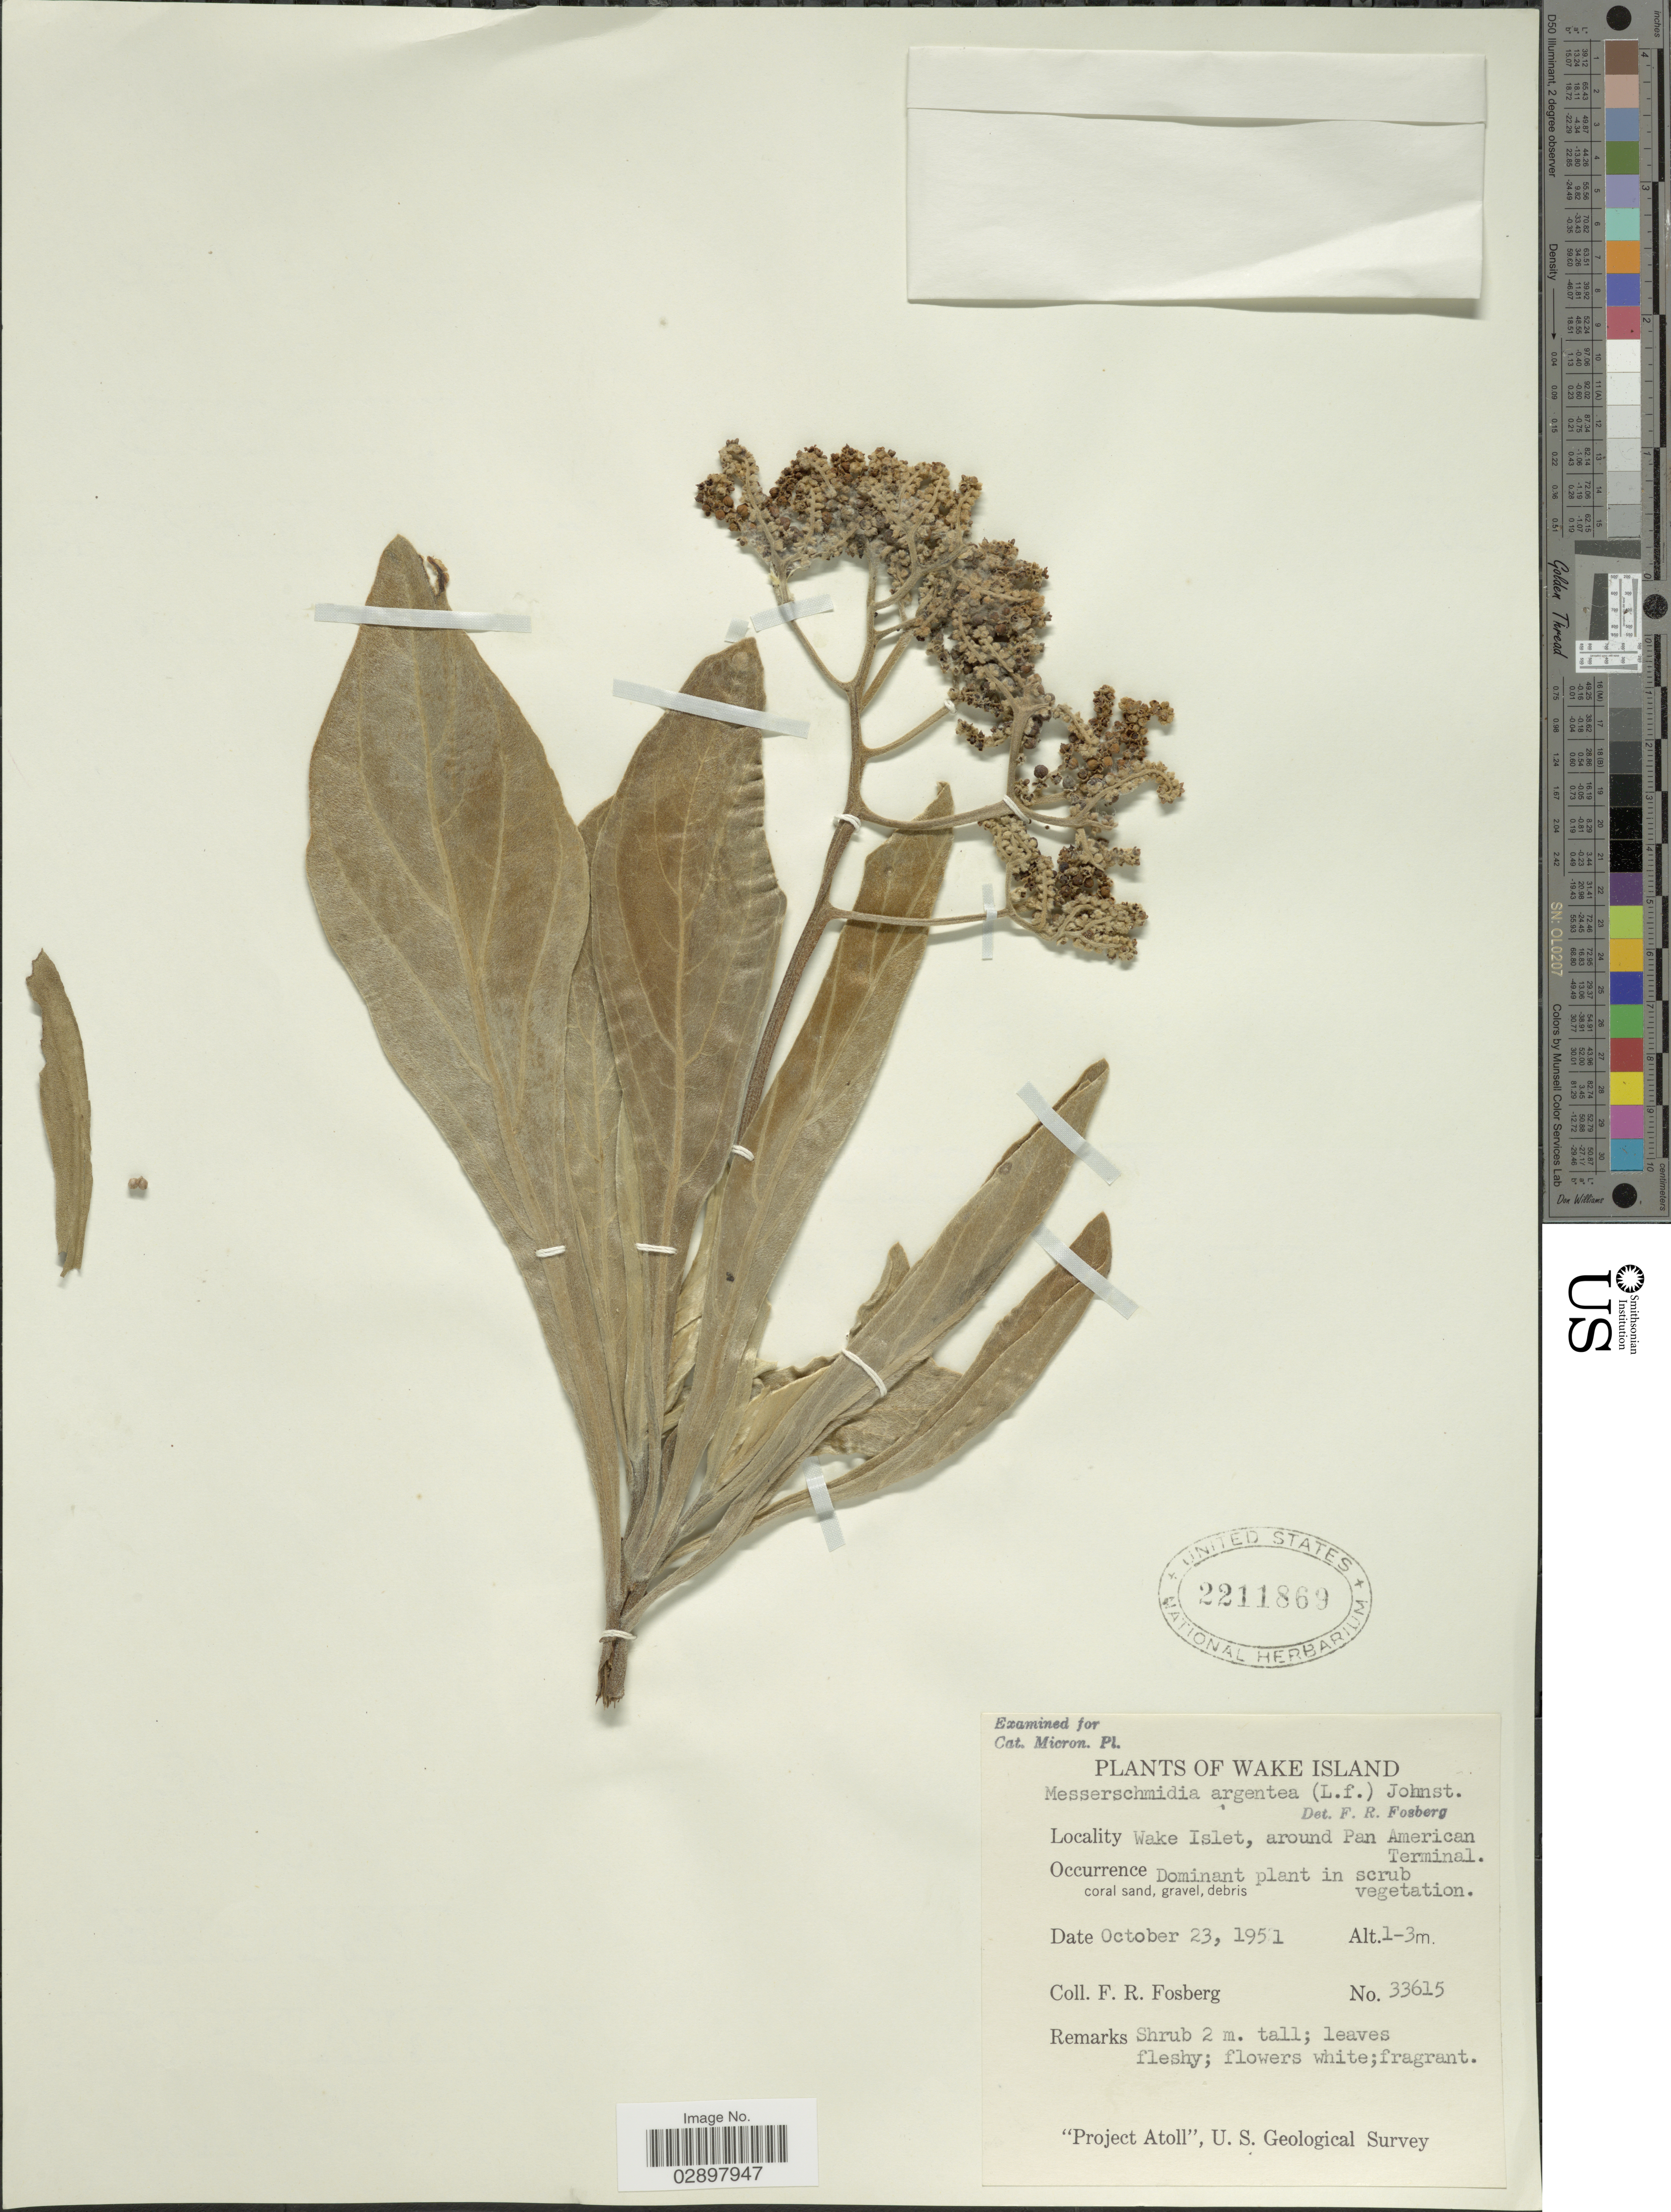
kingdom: Plantae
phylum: Tracheophyta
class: Magnoliopsida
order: Boraginales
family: Heliotropiaceae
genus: Heliotropium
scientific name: Heliotropium arboreum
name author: (Blanco) Mabberley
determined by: Wagner, W. L., (BOT), Smithsonian Institution - National Museum of Natural History (UNITED STATES)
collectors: F. R. Fosberg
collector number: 33615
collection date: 1951-10-23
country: U.S. Administered Pacific Islands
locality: Wake Island. Wake Islet, around Pan American Terminal.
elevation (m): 1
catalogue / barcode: US 2211869